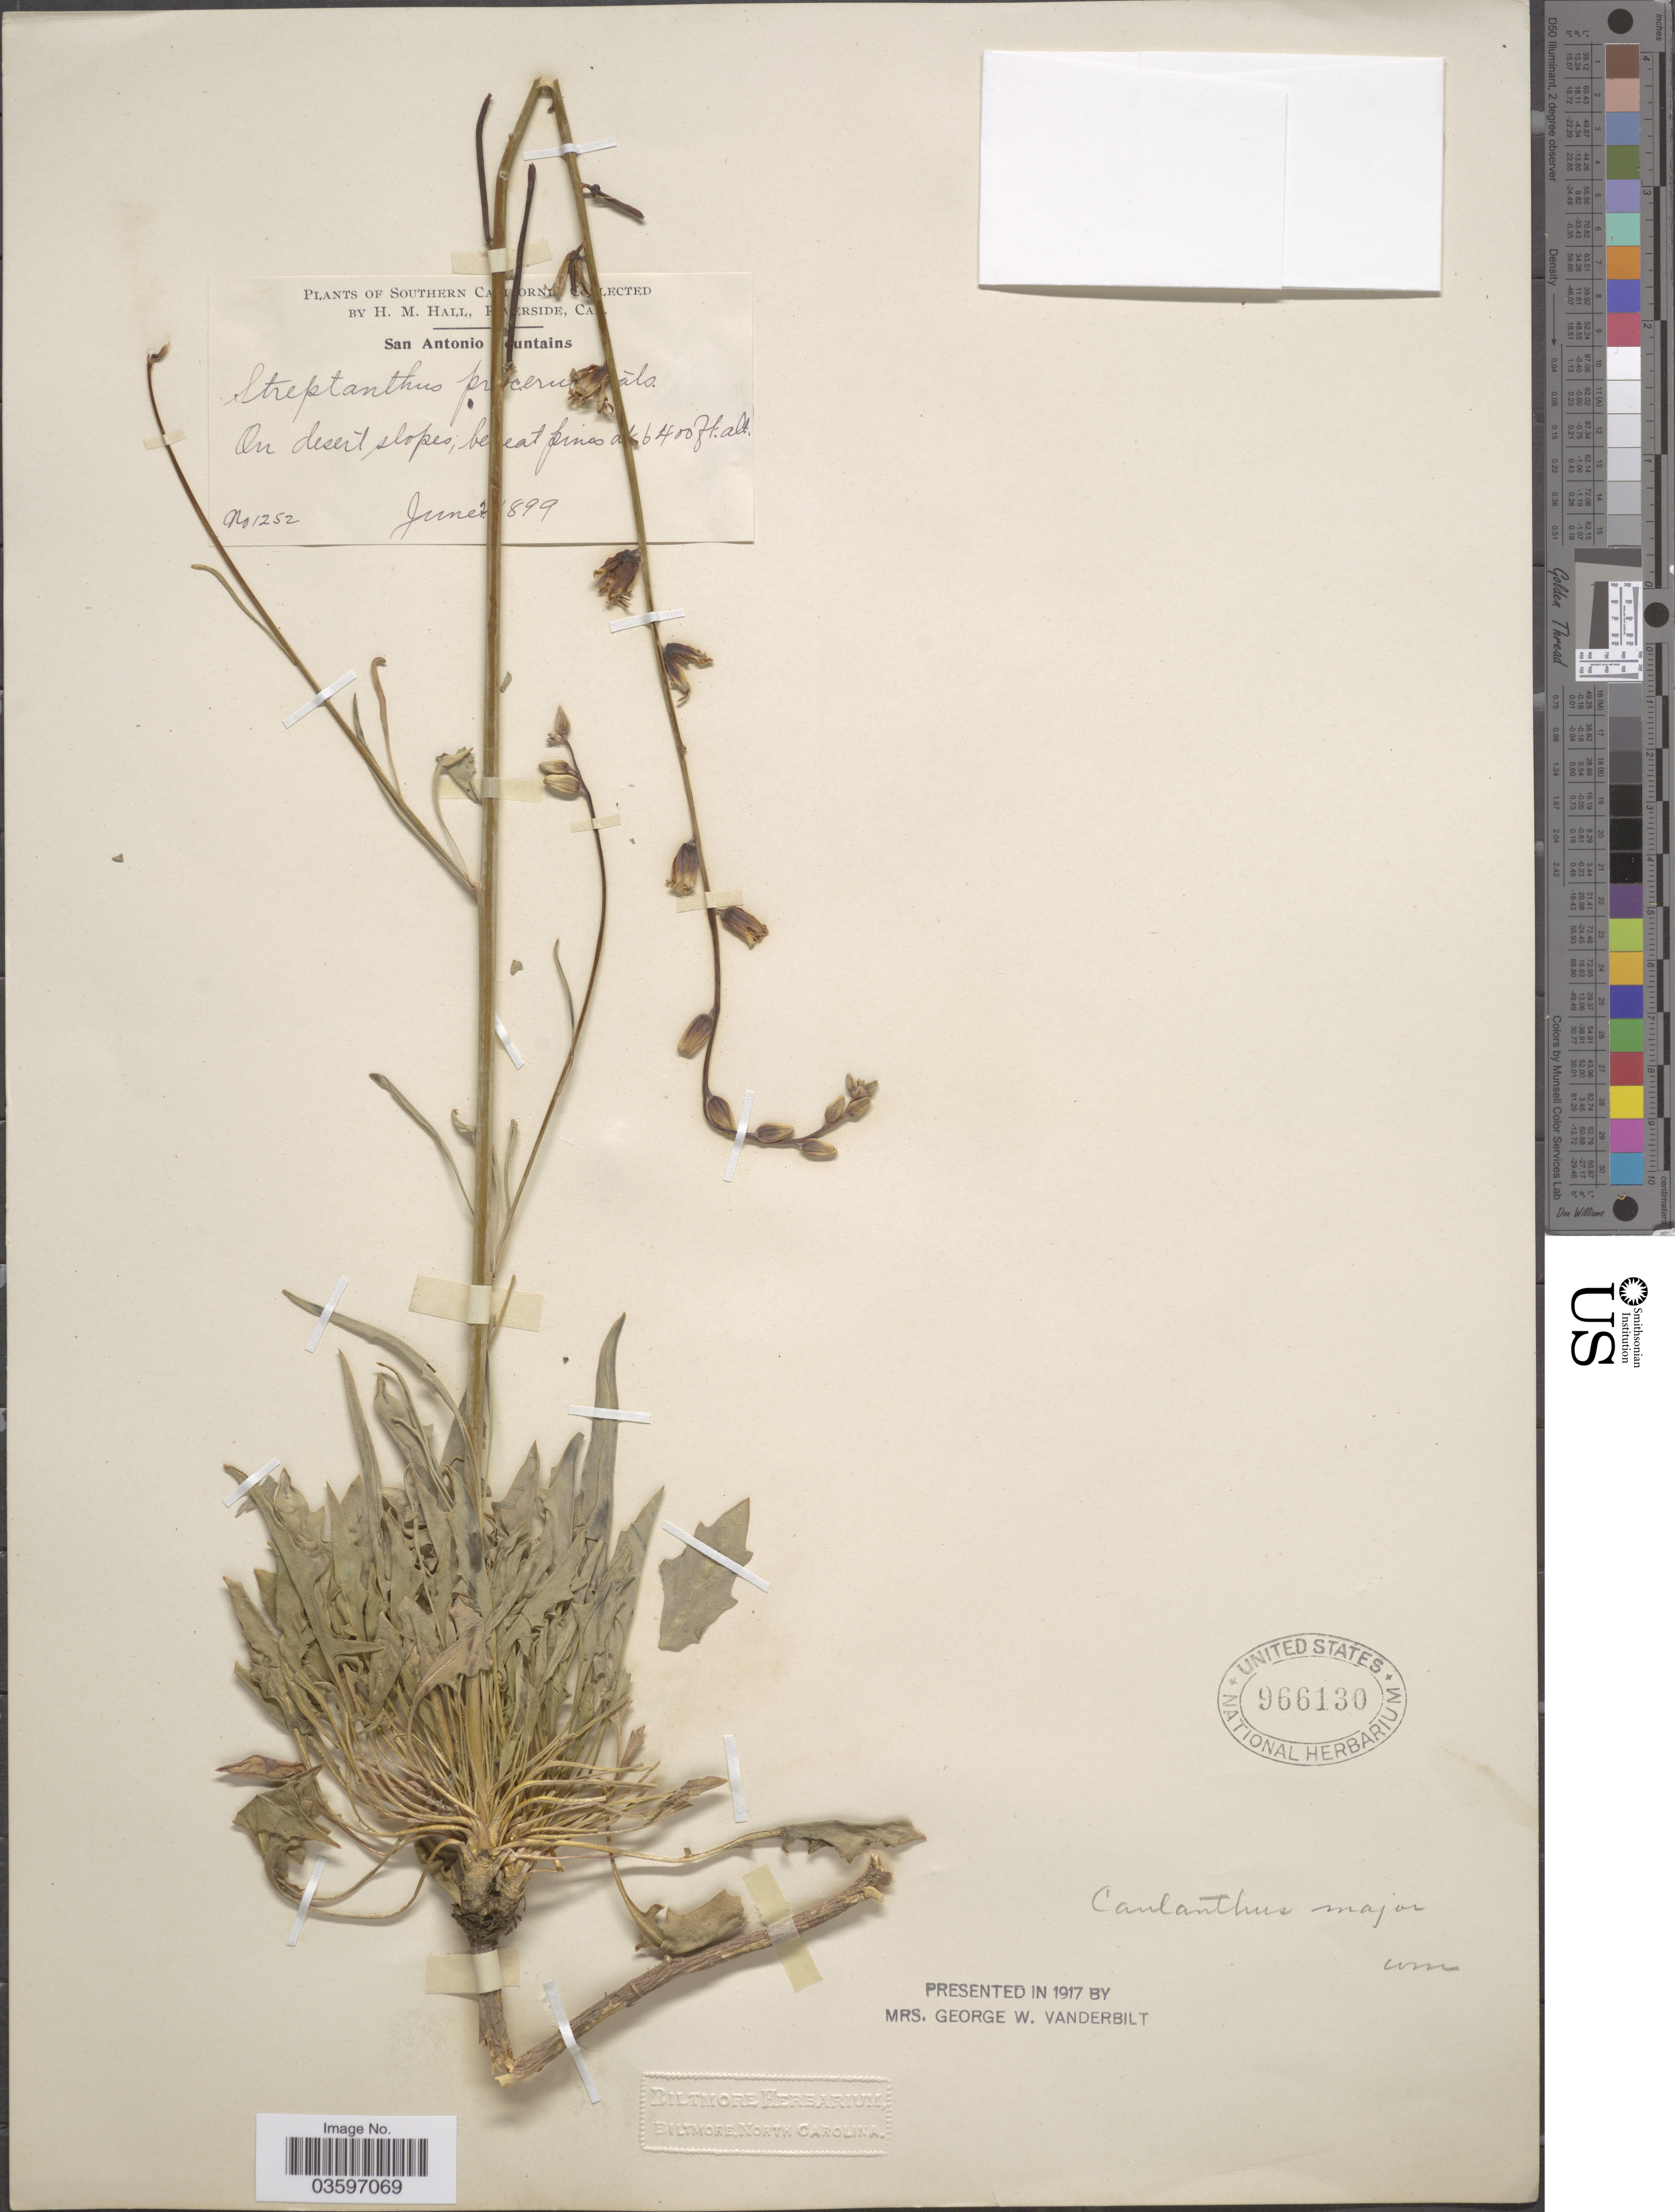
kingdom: Plantae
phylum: Tracheophyta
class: Magnoliopsida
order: Brassicales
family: Brassicaceae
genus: Caulanthus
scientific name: Caulanthus major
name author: (M.E. Jones) Payson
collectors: H. M. Hall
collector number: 1252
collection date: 1899-06-07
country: United States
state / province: California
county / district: Los Angeles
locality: Southern California. San Antonio Mountains. On desert slopes.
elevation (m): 1951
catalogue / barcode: US 966130